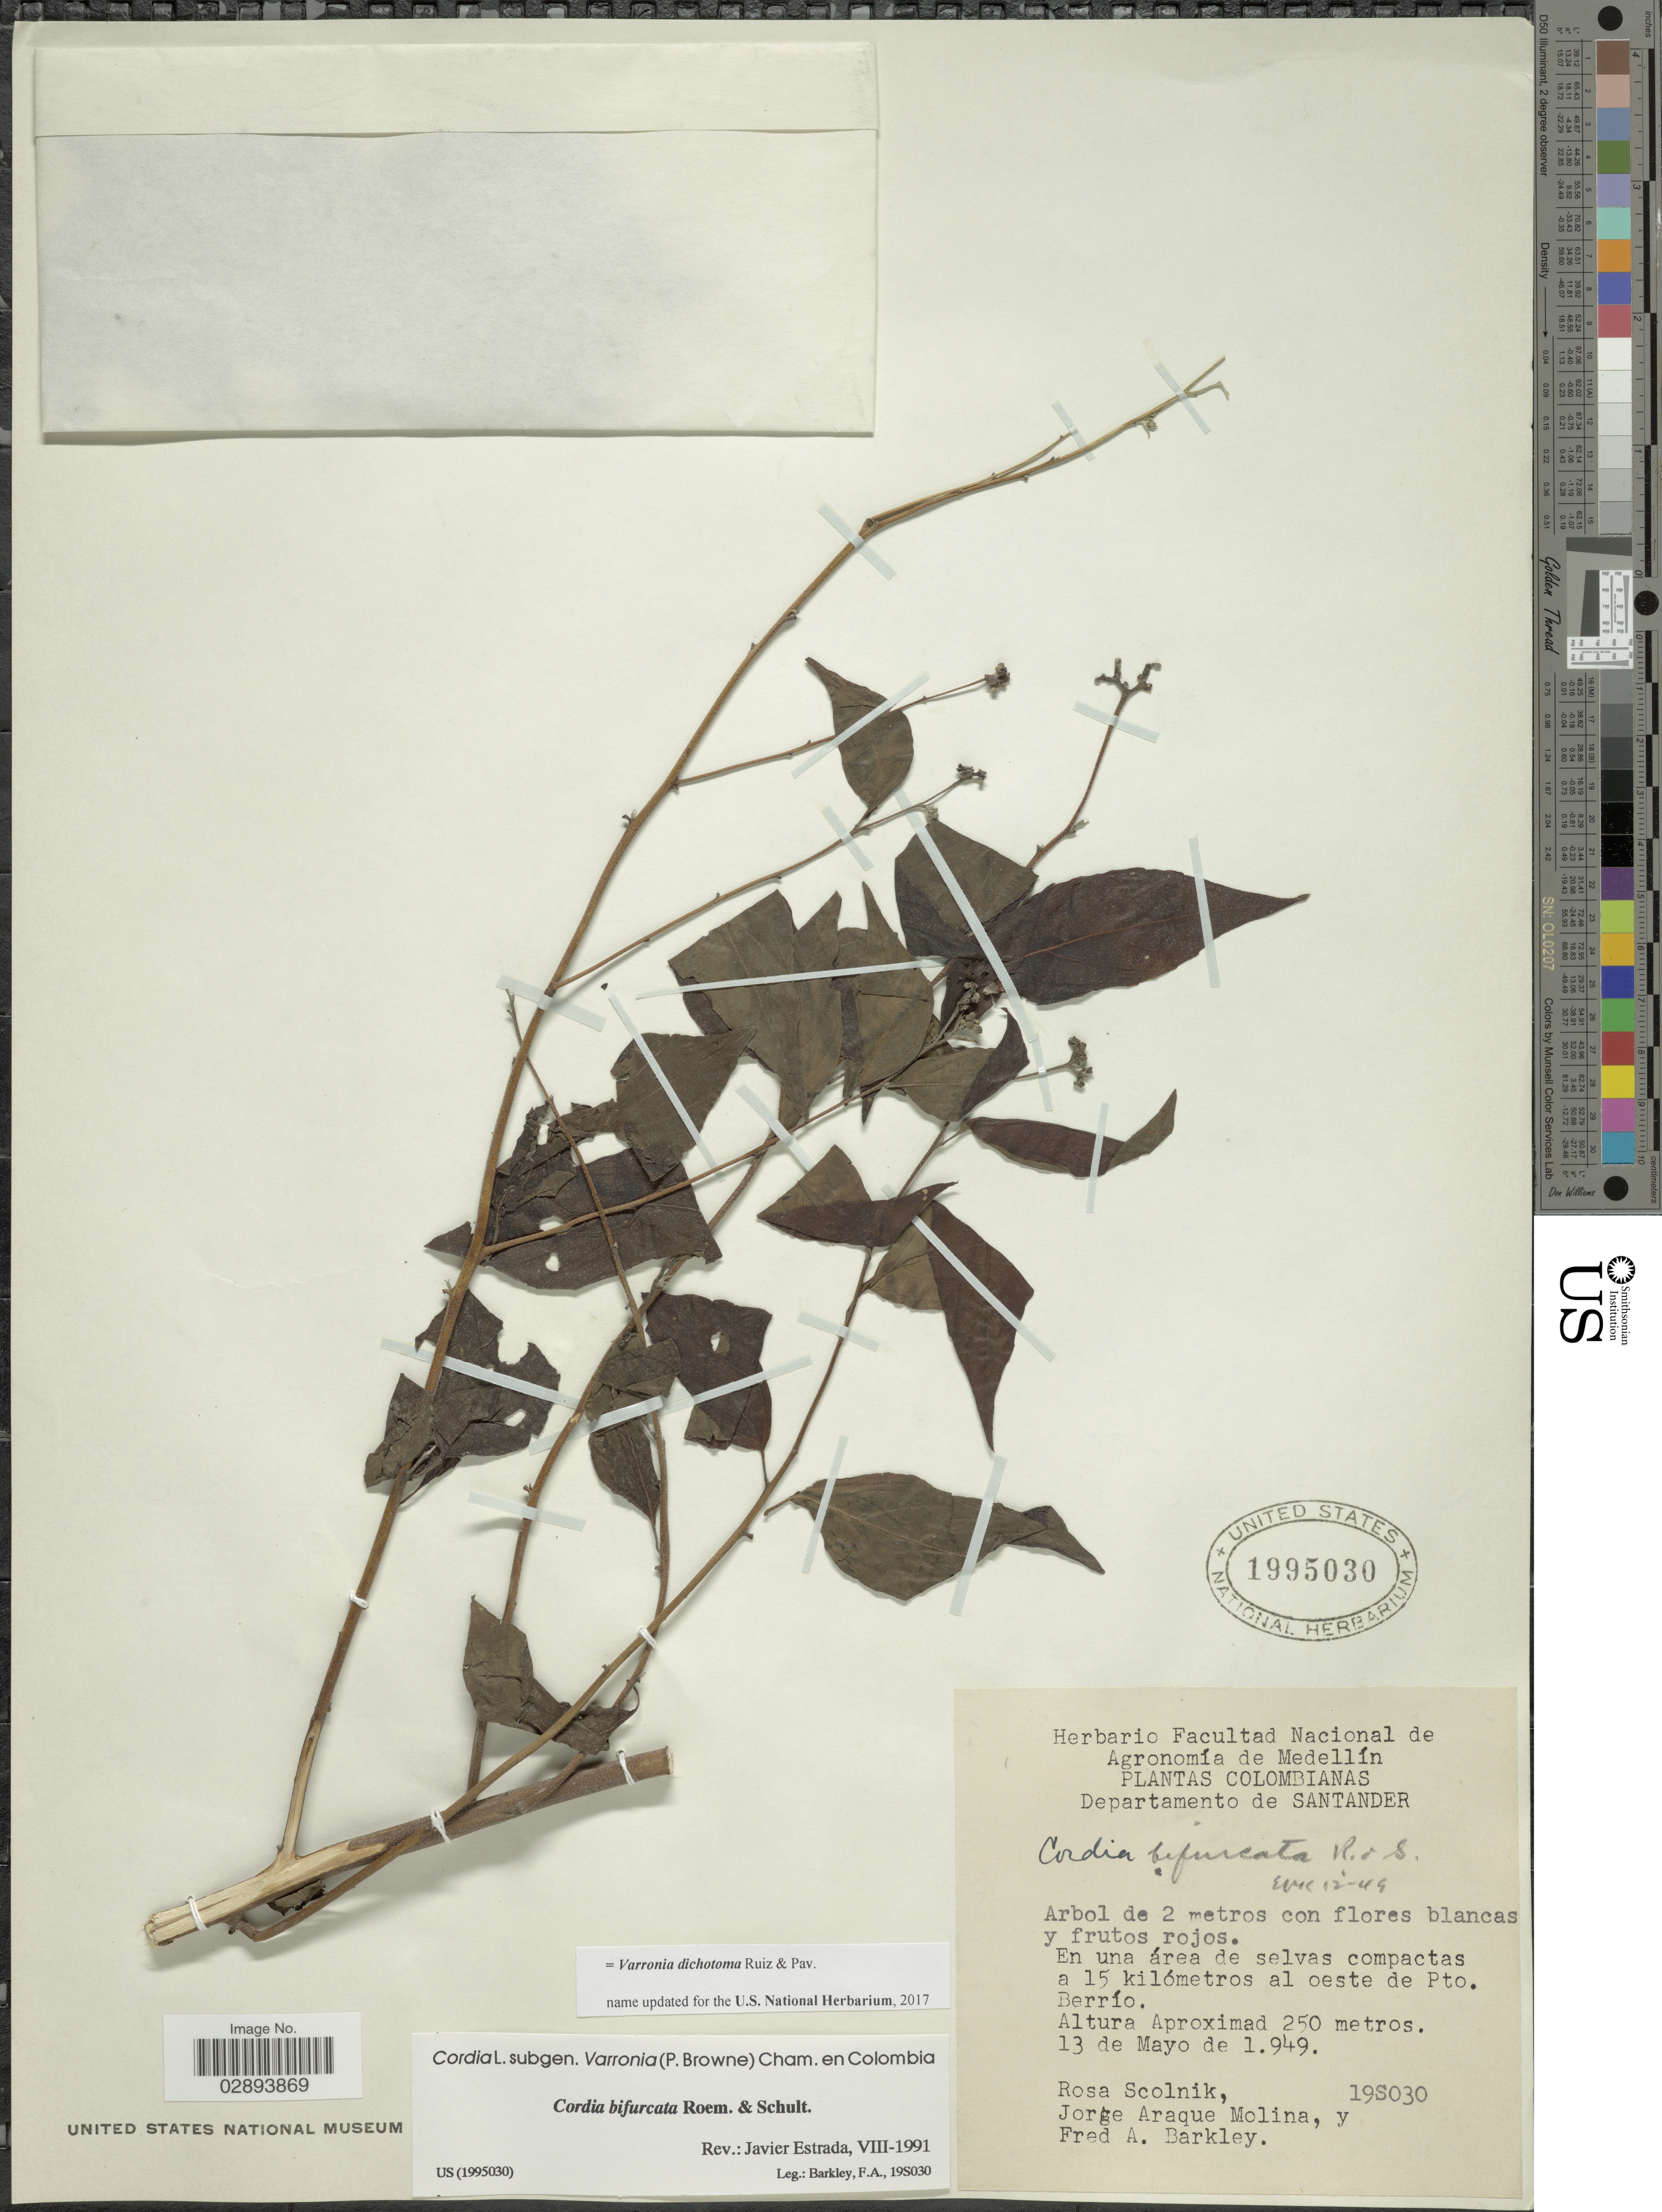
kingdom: Plantae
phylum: Tracheophyta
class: Magnoliopsida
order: Boraginales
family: Cordiaceae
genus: Varronia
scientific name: Varronia dichotoma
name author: Ruiz & Pav.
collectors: R. Scolnik, J. Araque Molina & F. A. Barkley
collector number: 19S030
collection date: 1949-05-13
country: Colombia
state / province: Santander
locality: Departamento de Santander, En una área de selvas compactas a 15 kilómetros al oeste de Pto. Berrío.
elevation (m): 250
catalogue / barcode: US 1995030